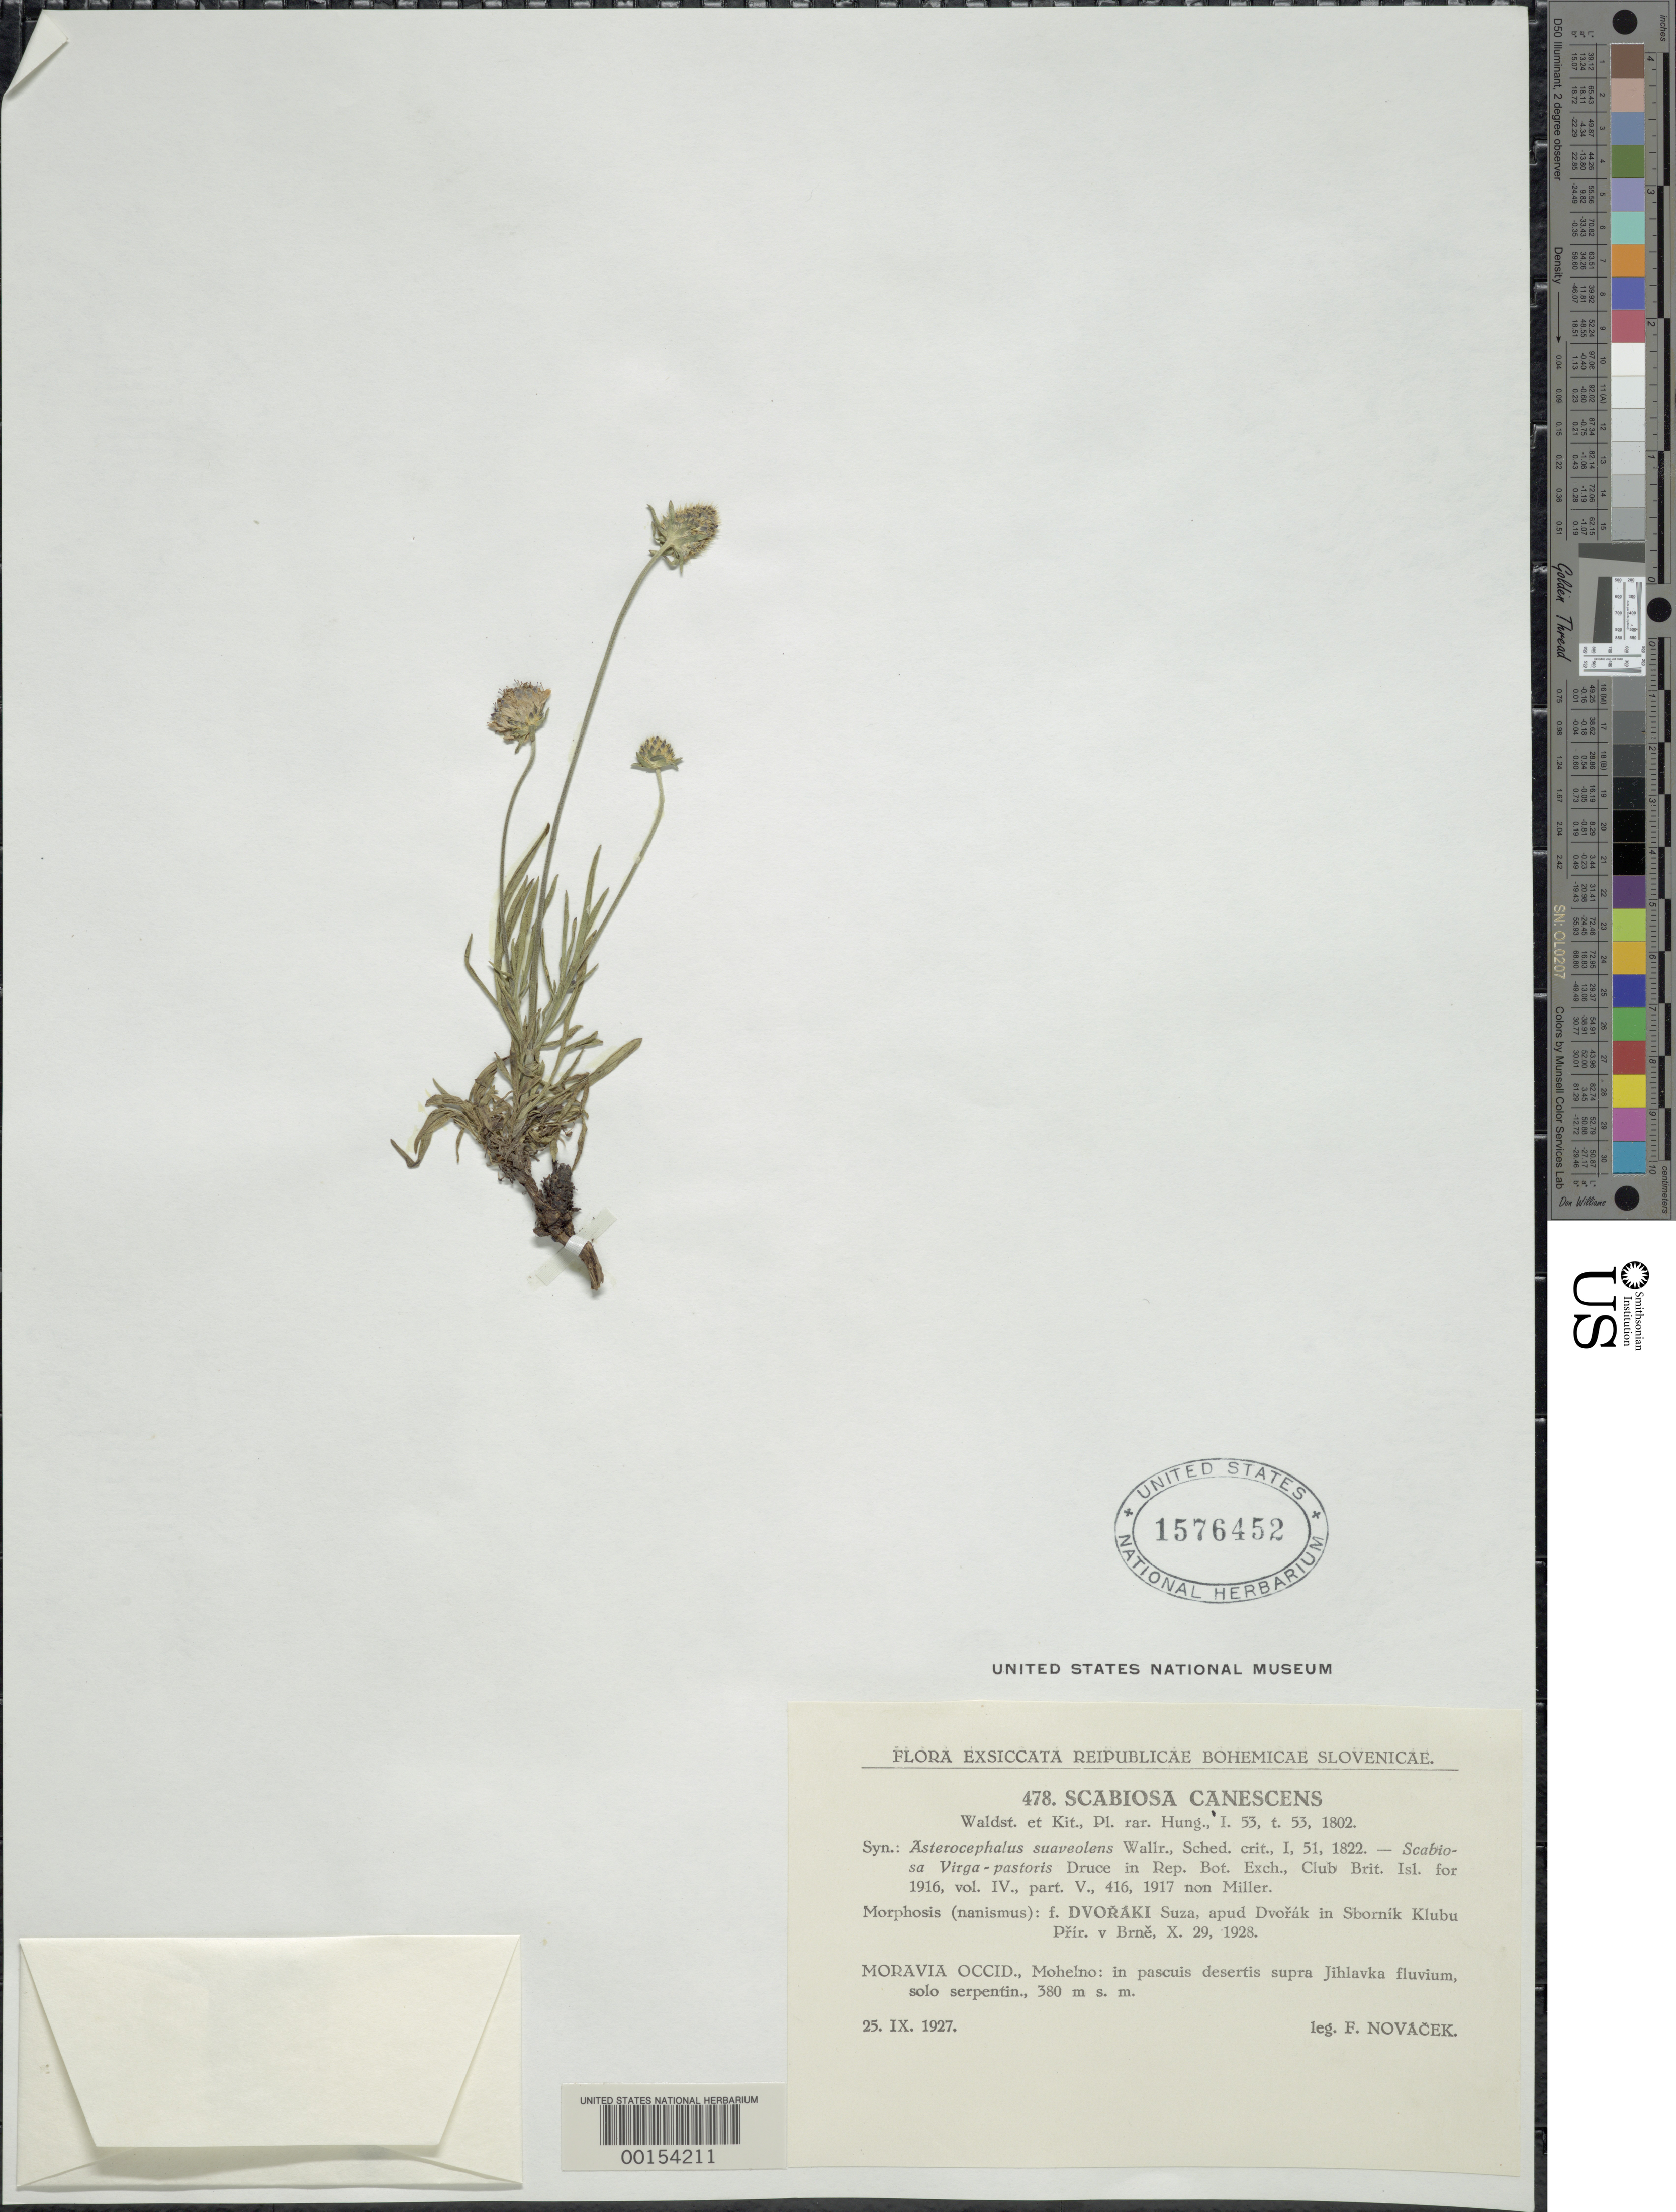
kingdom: Plantae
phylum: Tracheophyta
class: Magnoliopsida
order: Dipsacales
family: Caprifoliaceae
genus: Scabiosa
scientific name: Scabiosa canescens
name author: Waldst. & Kit.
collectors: F. Novacek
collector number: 478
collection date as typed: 25 Sep 1927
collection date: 1927-09-25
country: Czechia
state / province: Vysocina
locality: Moravia, Mohelno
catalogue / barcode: US 1576452